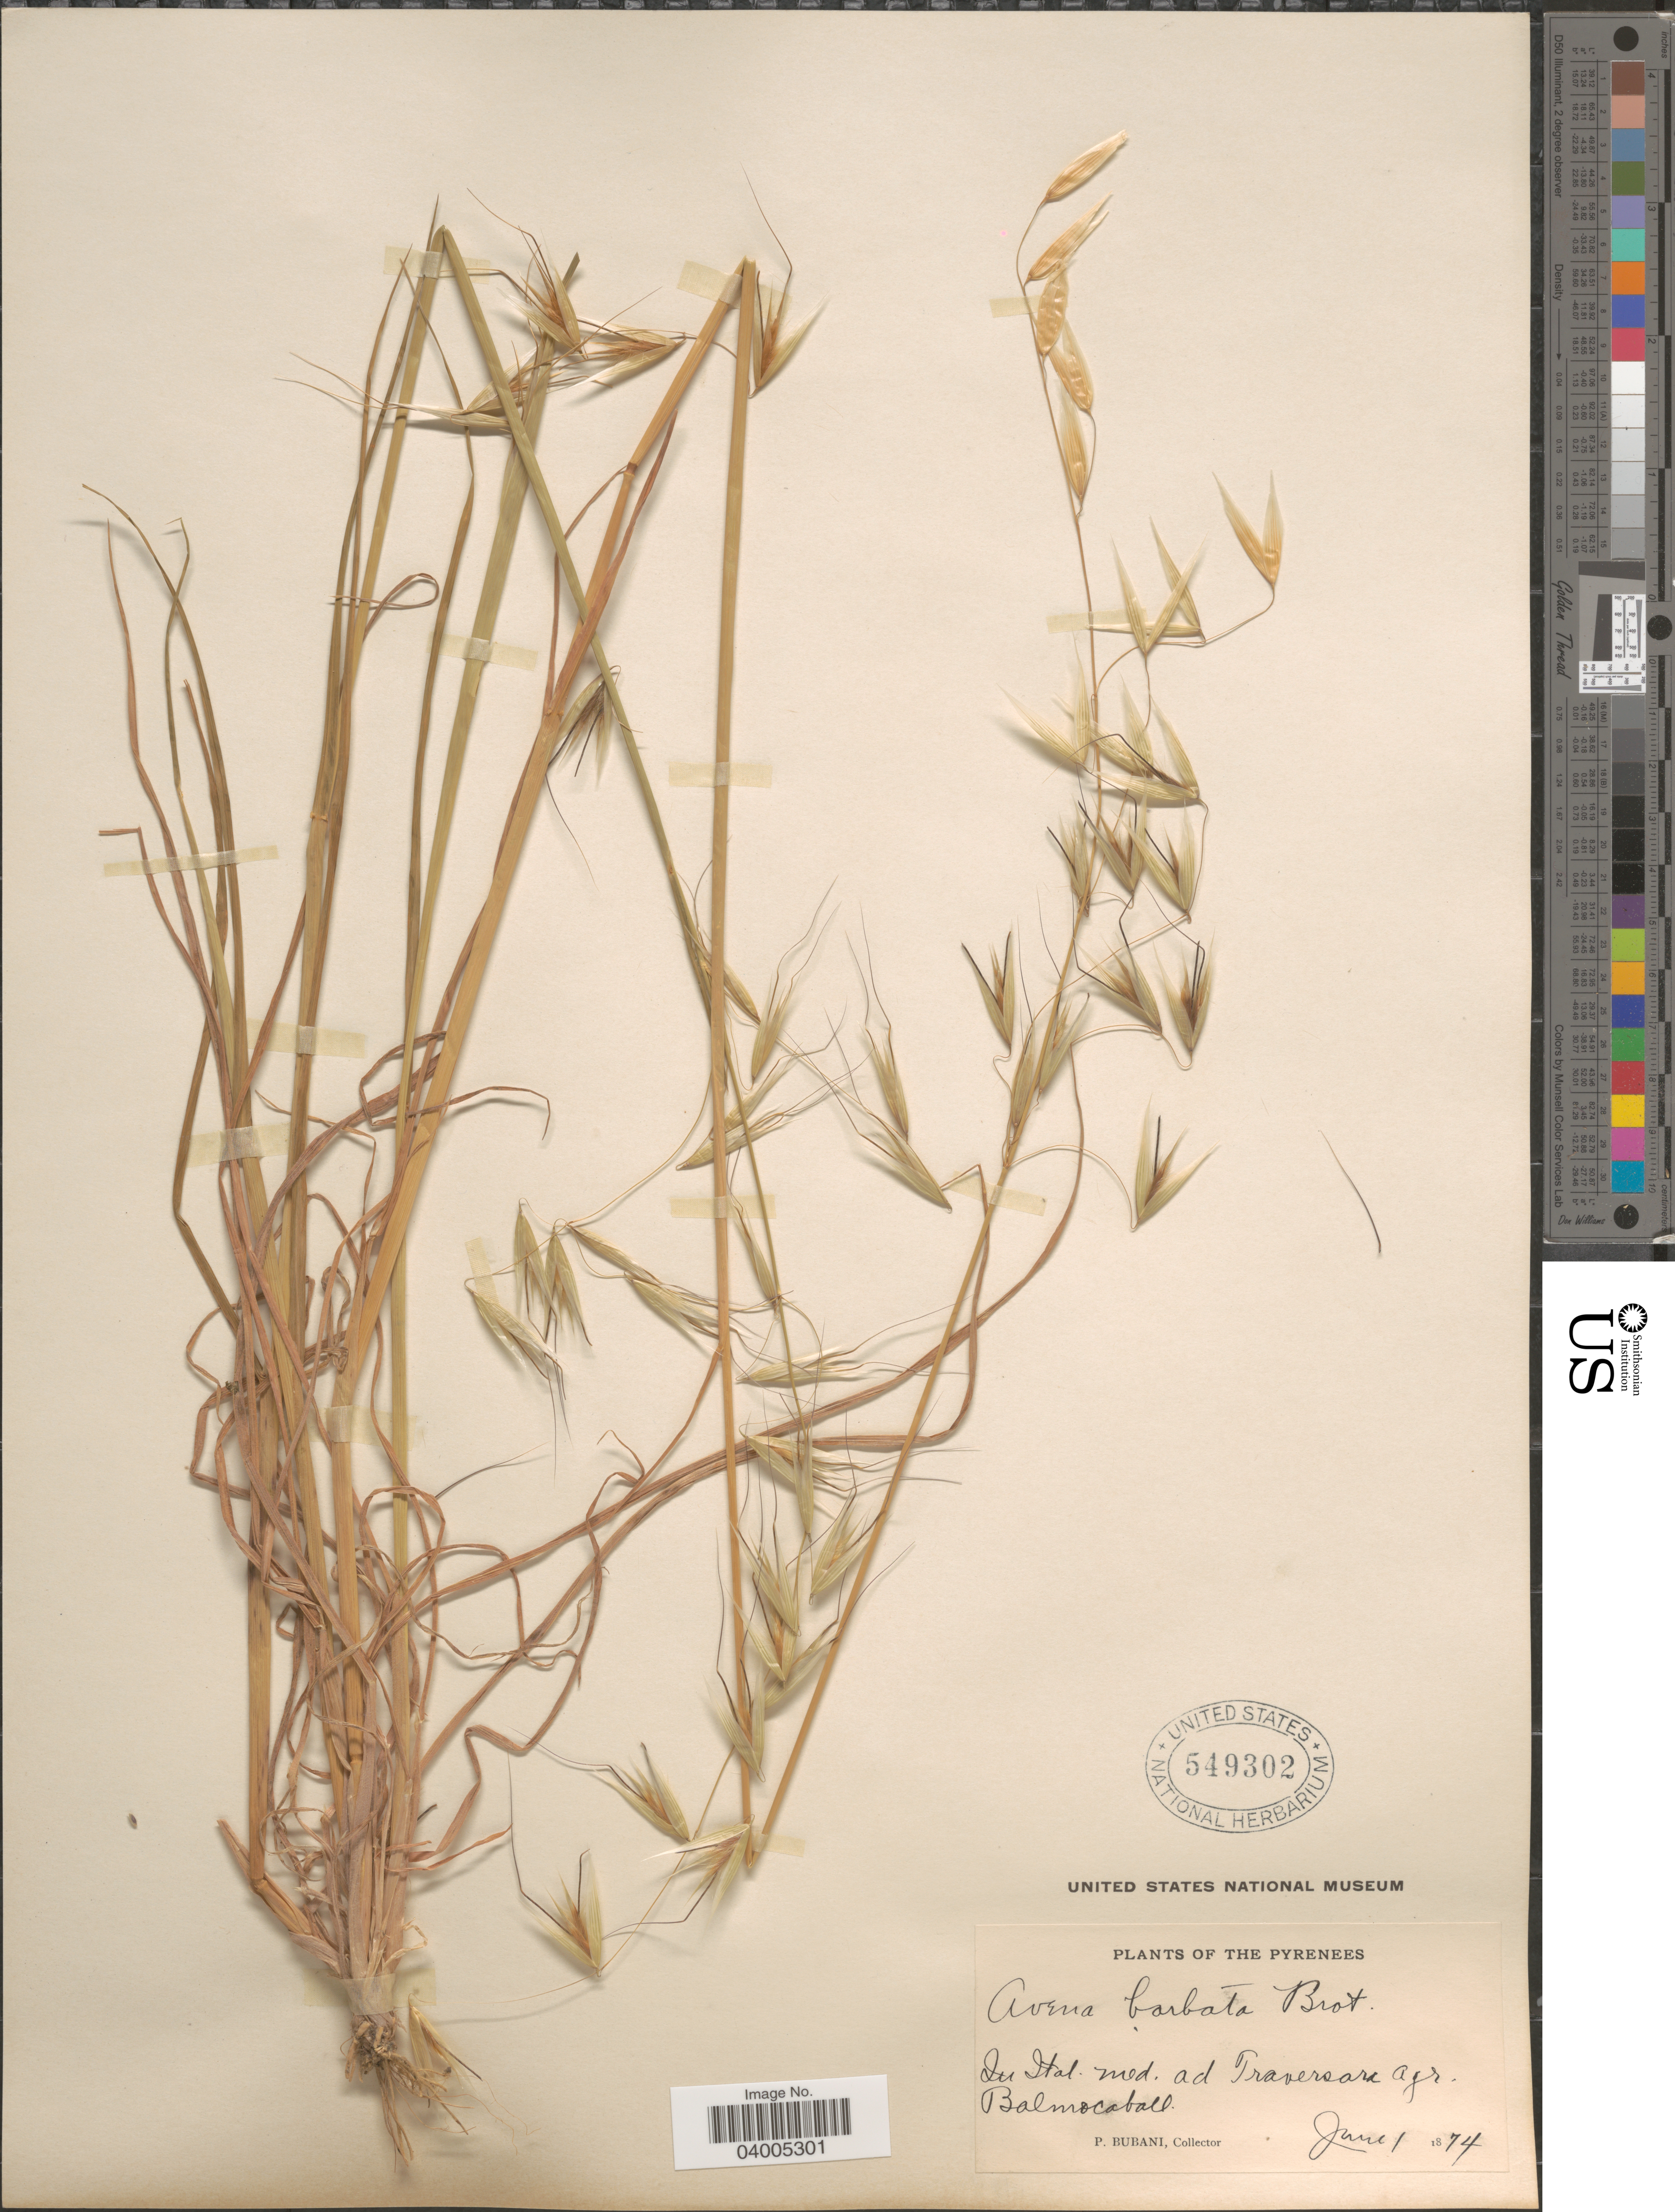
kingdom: Plantae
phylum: Tracheophyta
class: Liliopsida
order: Poales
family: Poaceae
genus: Avena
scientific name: Avena barbata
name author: Pott ex Link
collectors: P. Bubani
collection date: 1874-06-01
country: Italy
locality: The Pyrenees. In Ital. med. ad Traversara agr. Balmocaball.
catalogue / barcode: US 549302